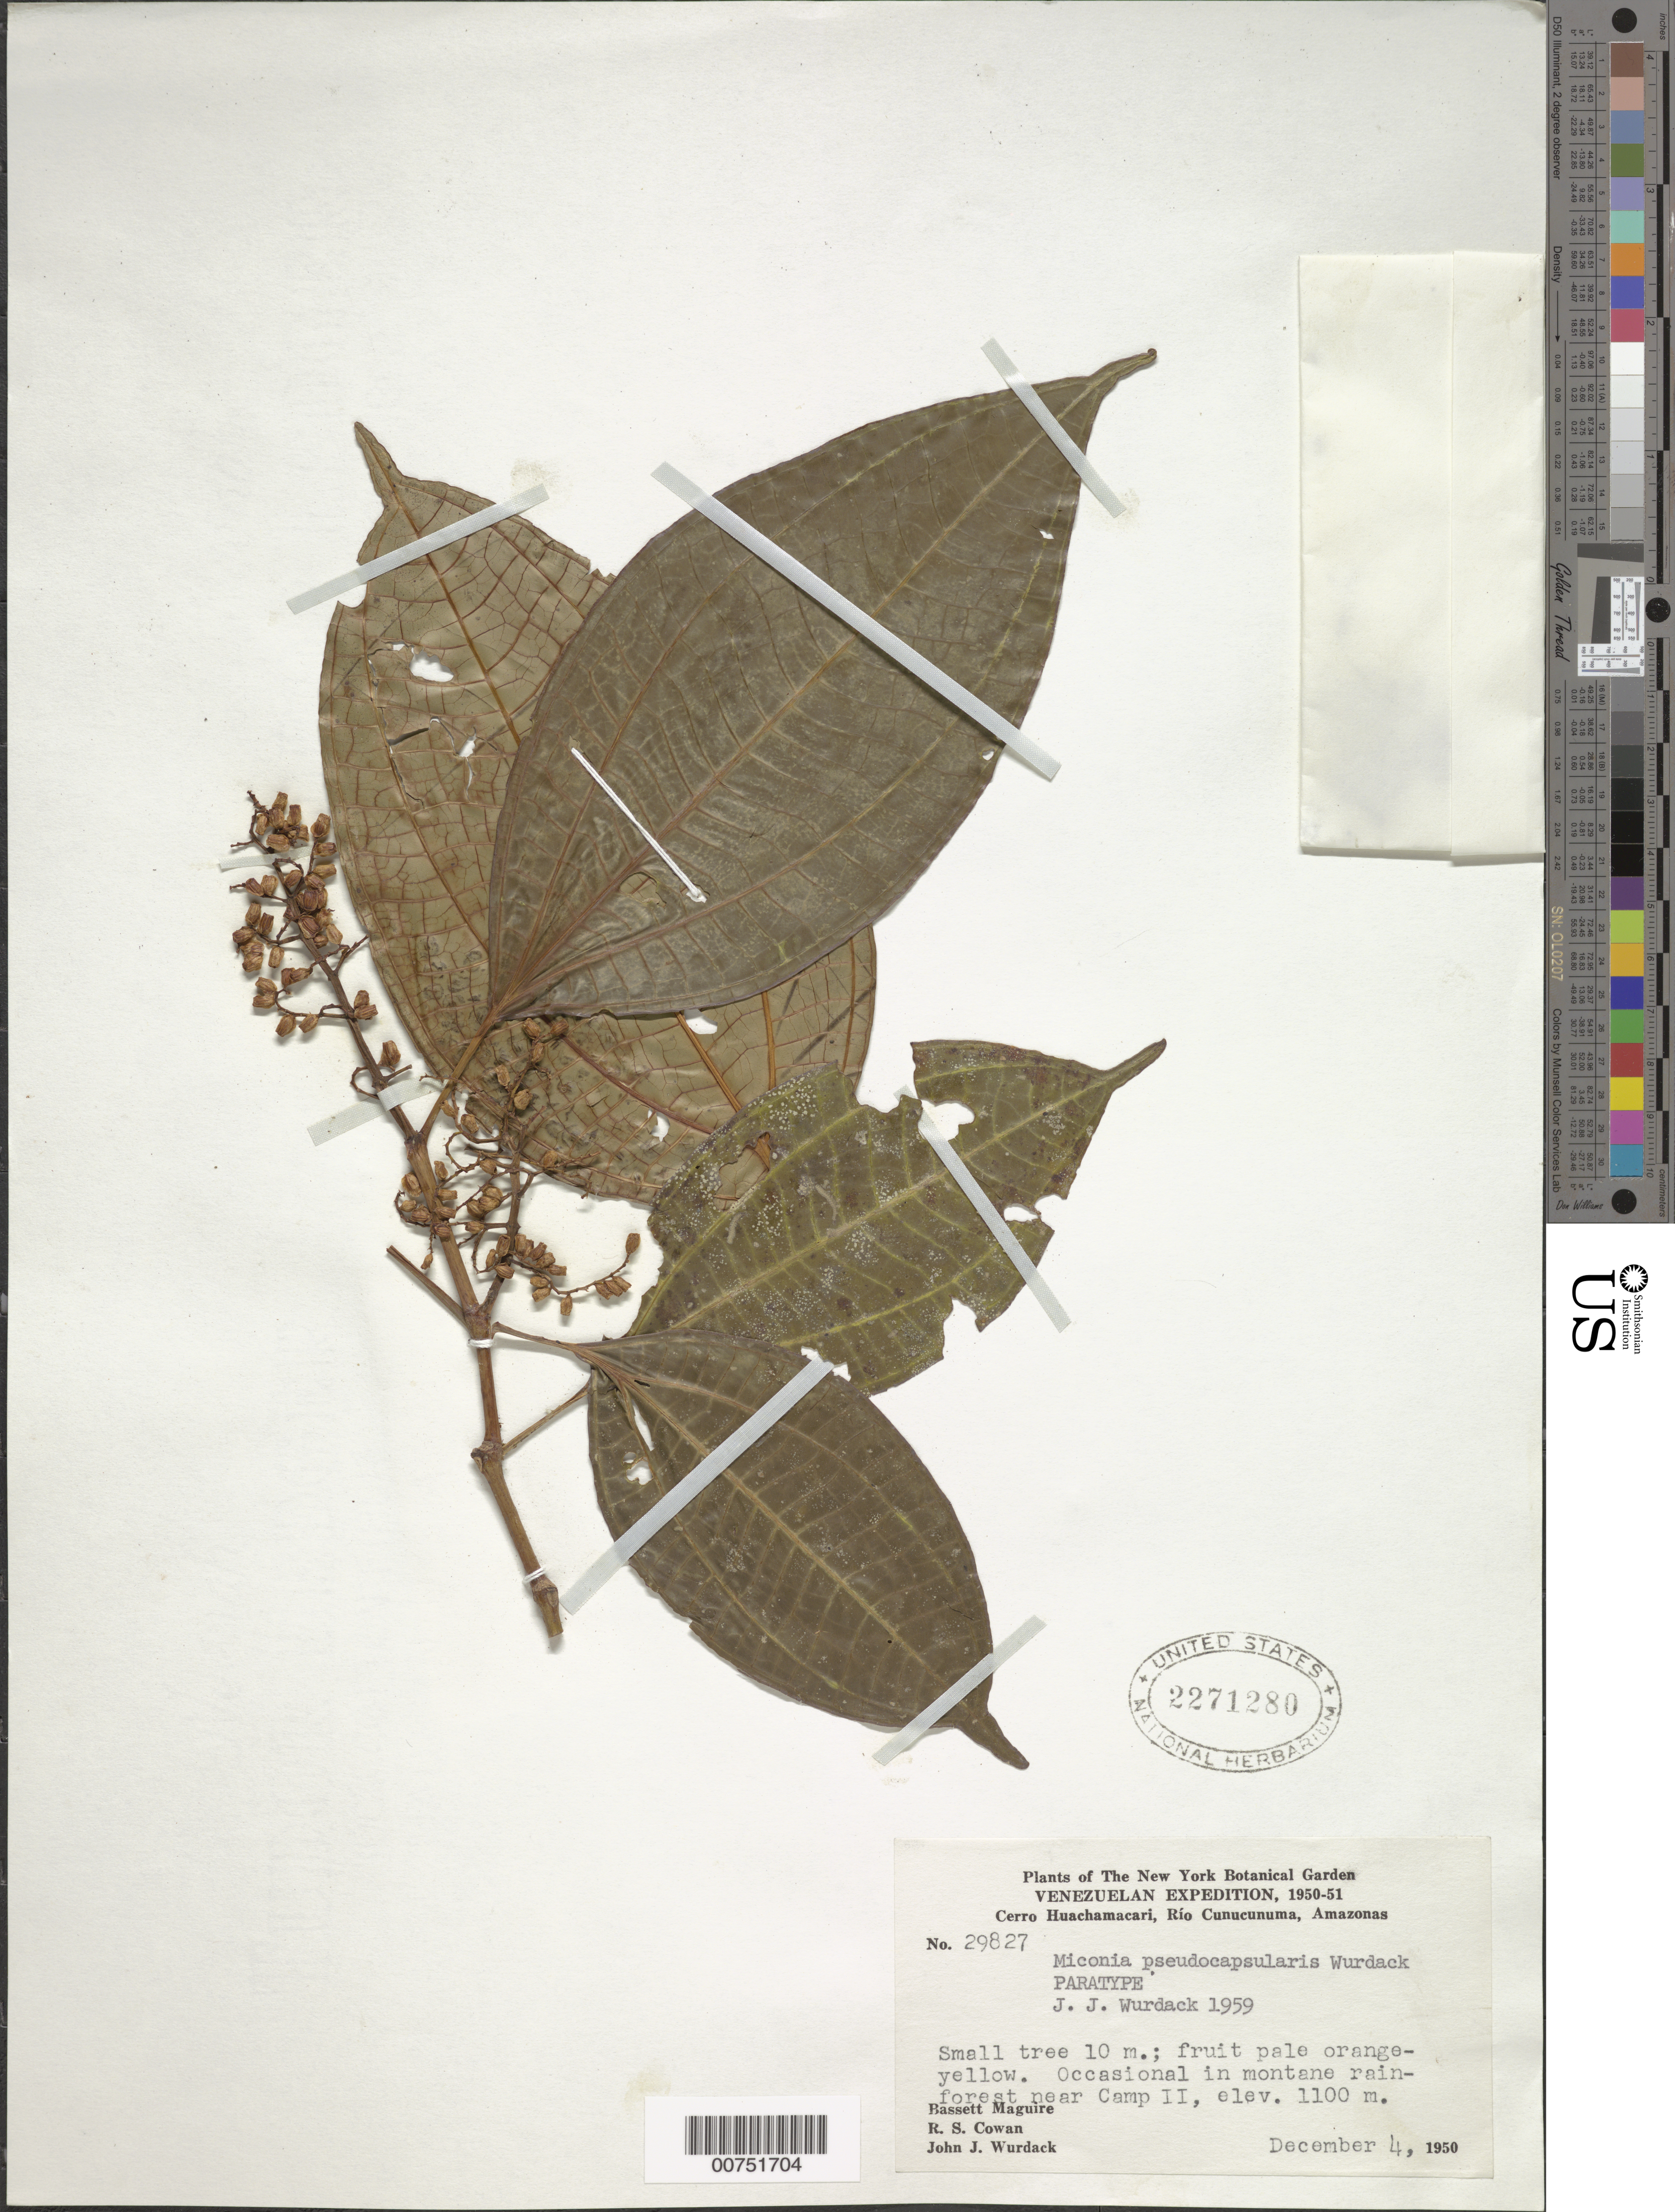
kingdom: Plantae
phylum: Tracheophyta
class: Magnoliopsida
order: Myrtales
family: Melastomataceae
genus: Miconia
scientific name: Miconia pseudocapsularis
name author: Wurdack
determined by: Wurdack, John J., (US), US (UNITED STATES)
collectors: B. Maguire, R. S. Cowan & J. J. Wurdack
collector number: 29827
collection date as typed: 4-Dec-50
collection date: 1950-12-04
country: Venezuela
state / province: Amazonas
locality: Cerro Huachamacari, Río Cunucunuma, near Camp II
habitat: Montane rainforest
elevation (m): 1100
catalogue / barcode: US 2271280